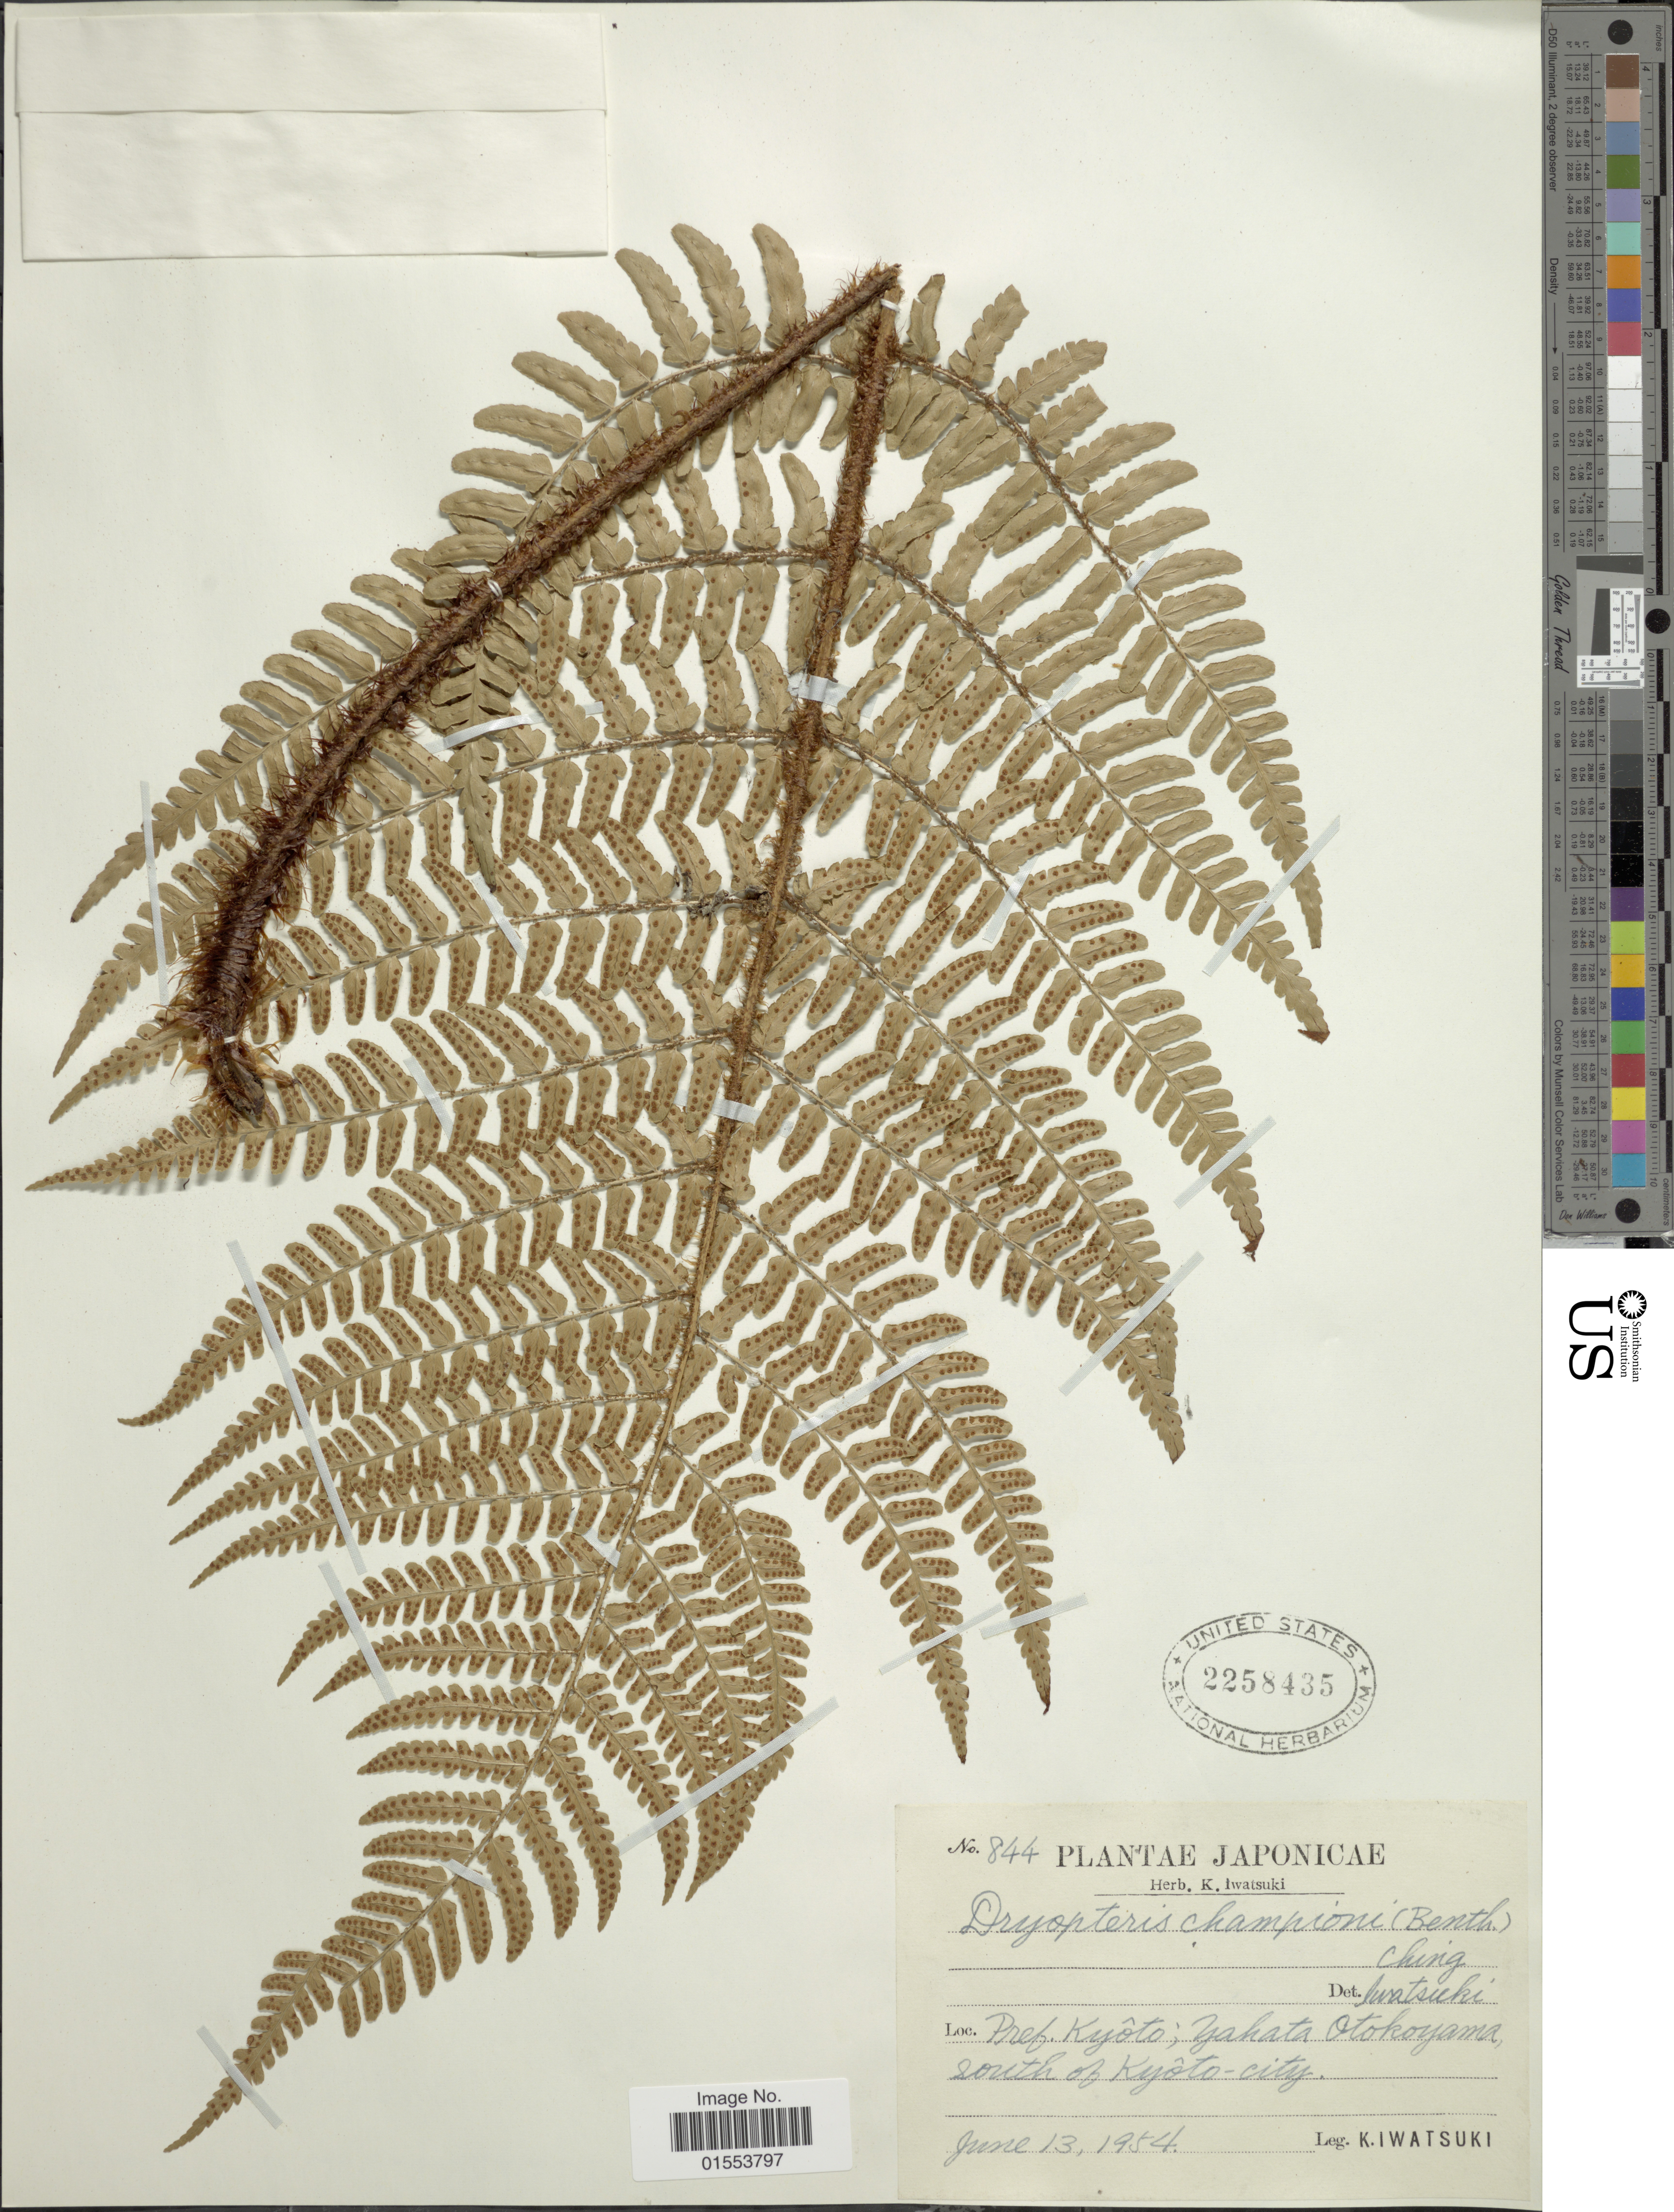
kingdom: Plantae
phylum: Tracheophyta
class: Polypodiopsida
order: Polypodiales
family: Dryopteridaceae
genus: Dryopteris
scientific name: Dryopteris championii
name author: (Benth.) C. Chr.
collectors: K. Iwatsuki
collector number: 844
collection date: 1954-06-13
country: Japan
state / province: Kyoto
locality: Japonicae, Pref. Kyoto; Yakata Otokoyama south of Kyoto-city.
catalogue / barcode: US 2258435